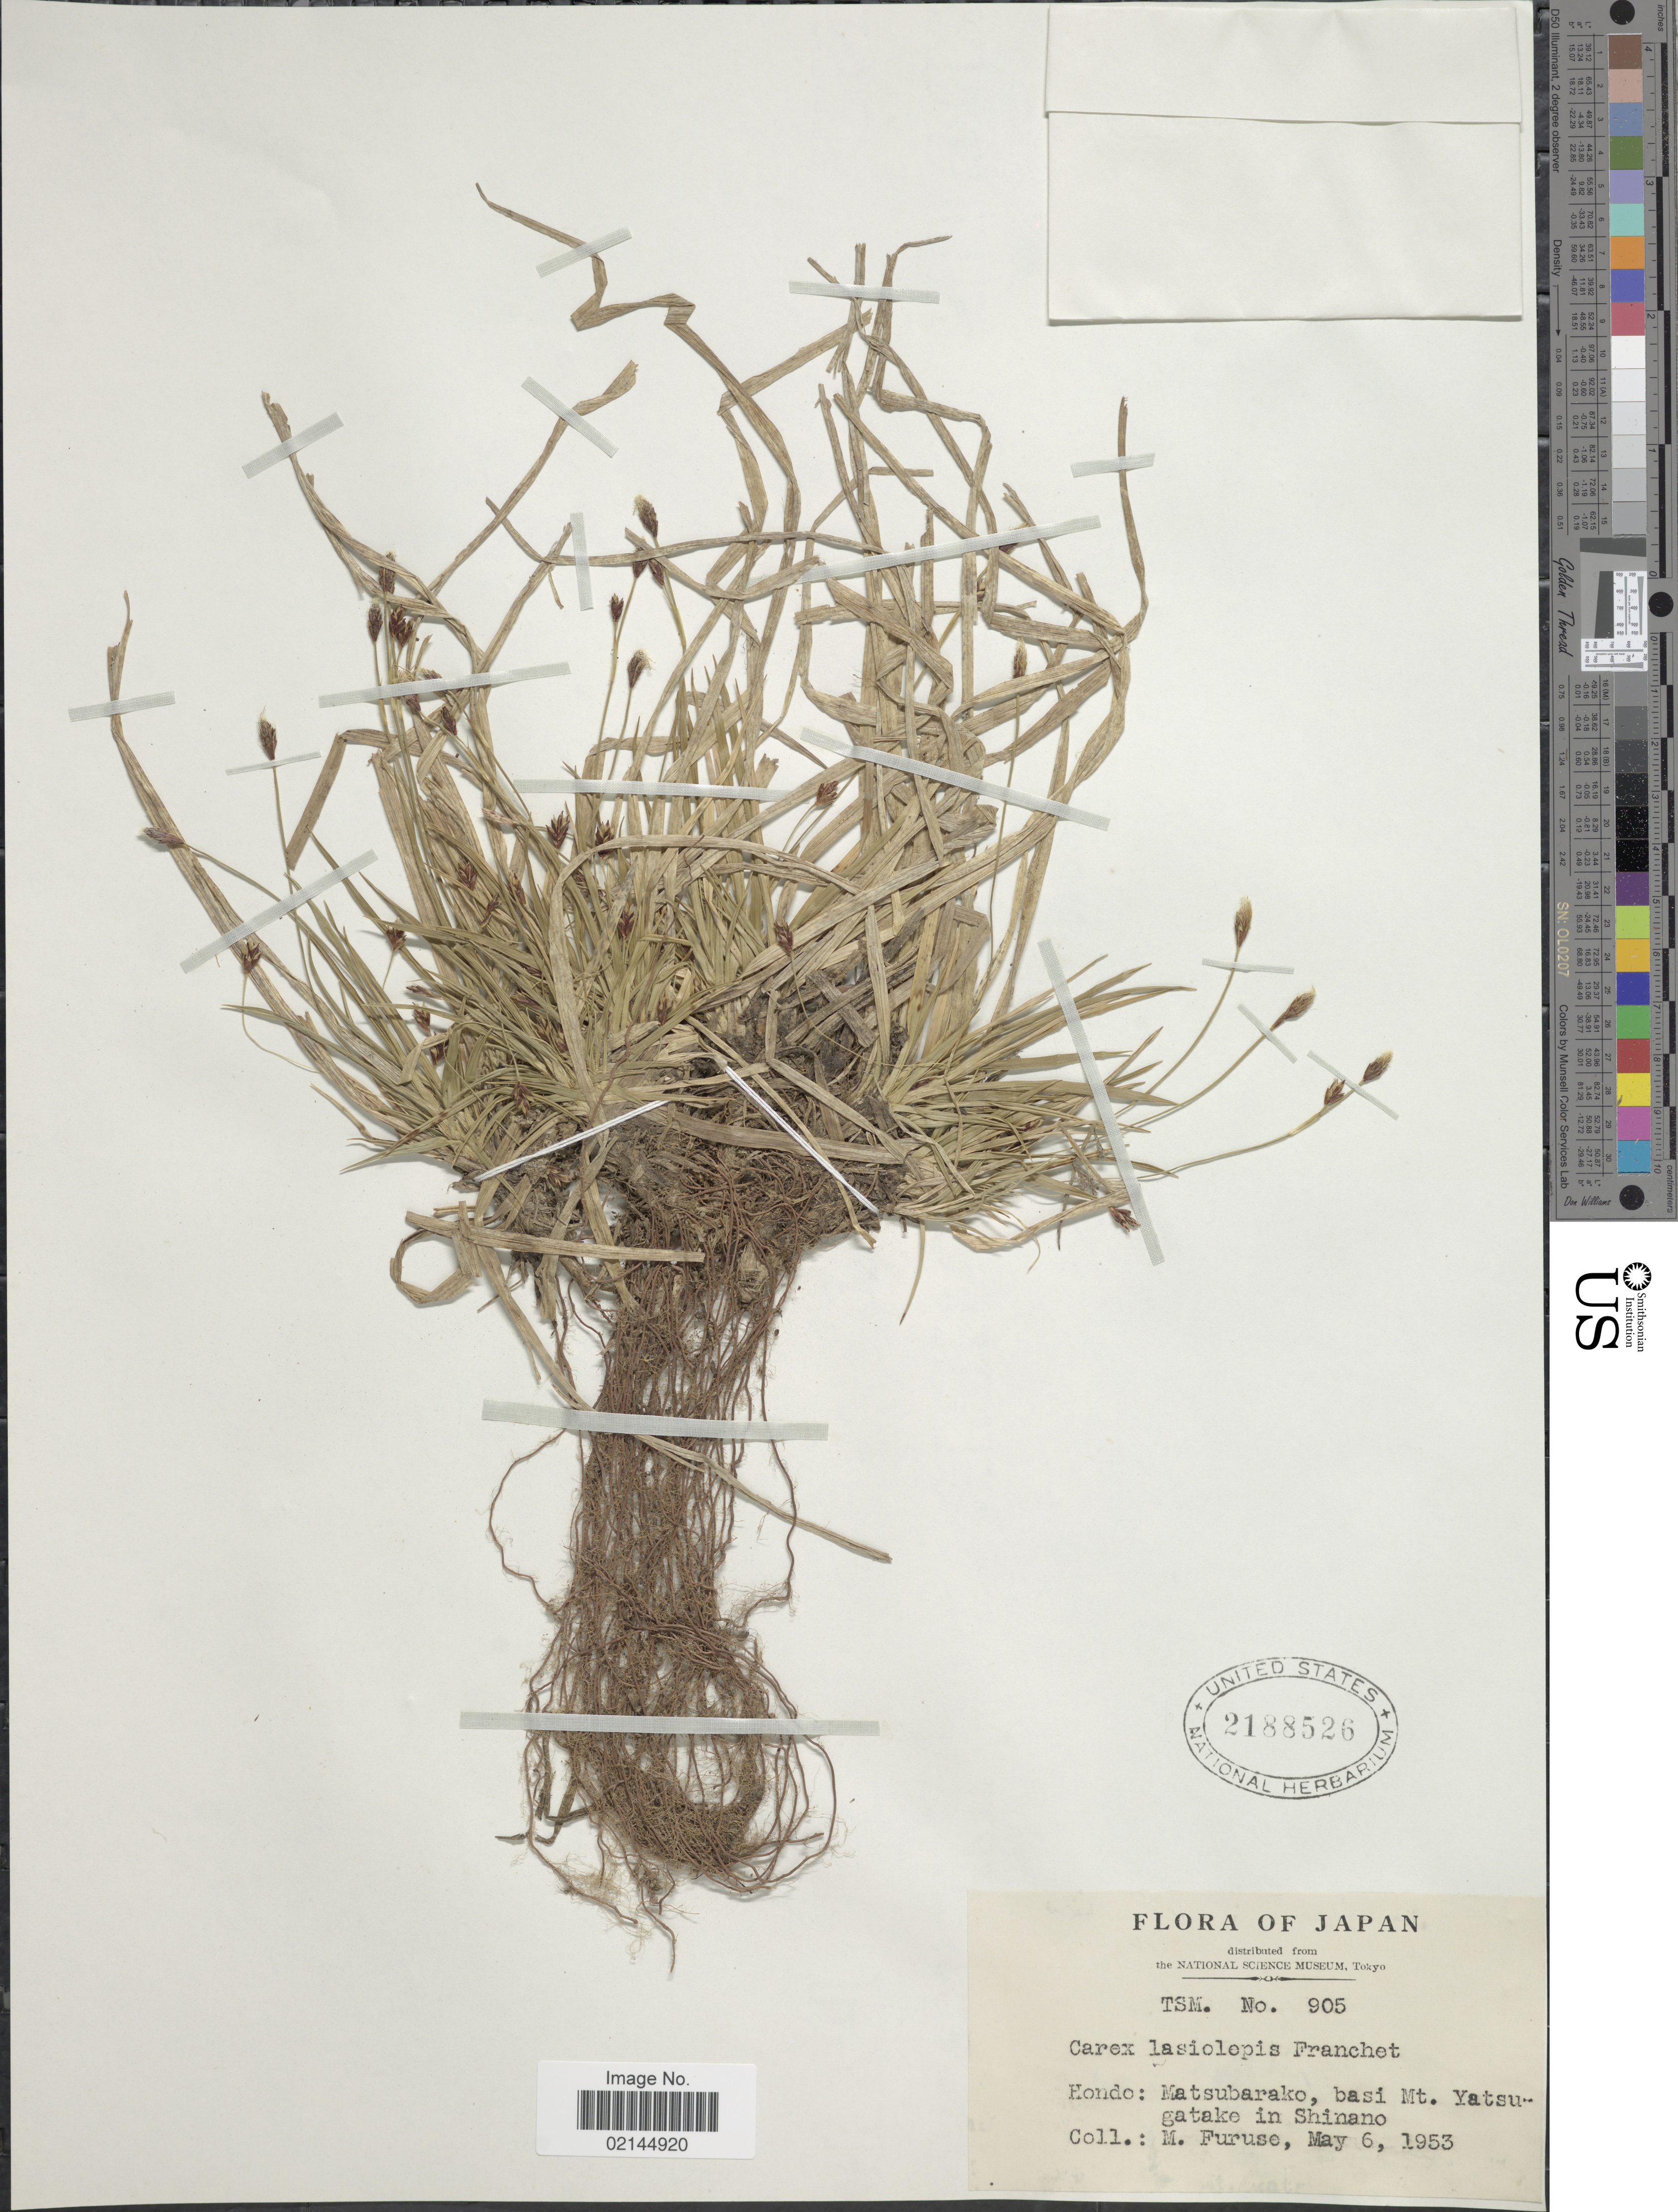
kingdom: Plantae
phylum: Tracheophyta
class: Liliopsida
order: Poales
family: Cyperaceae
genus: Carex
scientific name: Carex lasiolepis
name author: Franch.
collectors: M. Furuse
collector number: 905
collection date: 1953-05-06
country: Japan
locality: Hondo: Matsubarako, basi Mt. Yatsugatake in Shinano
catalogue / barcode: US 2188526